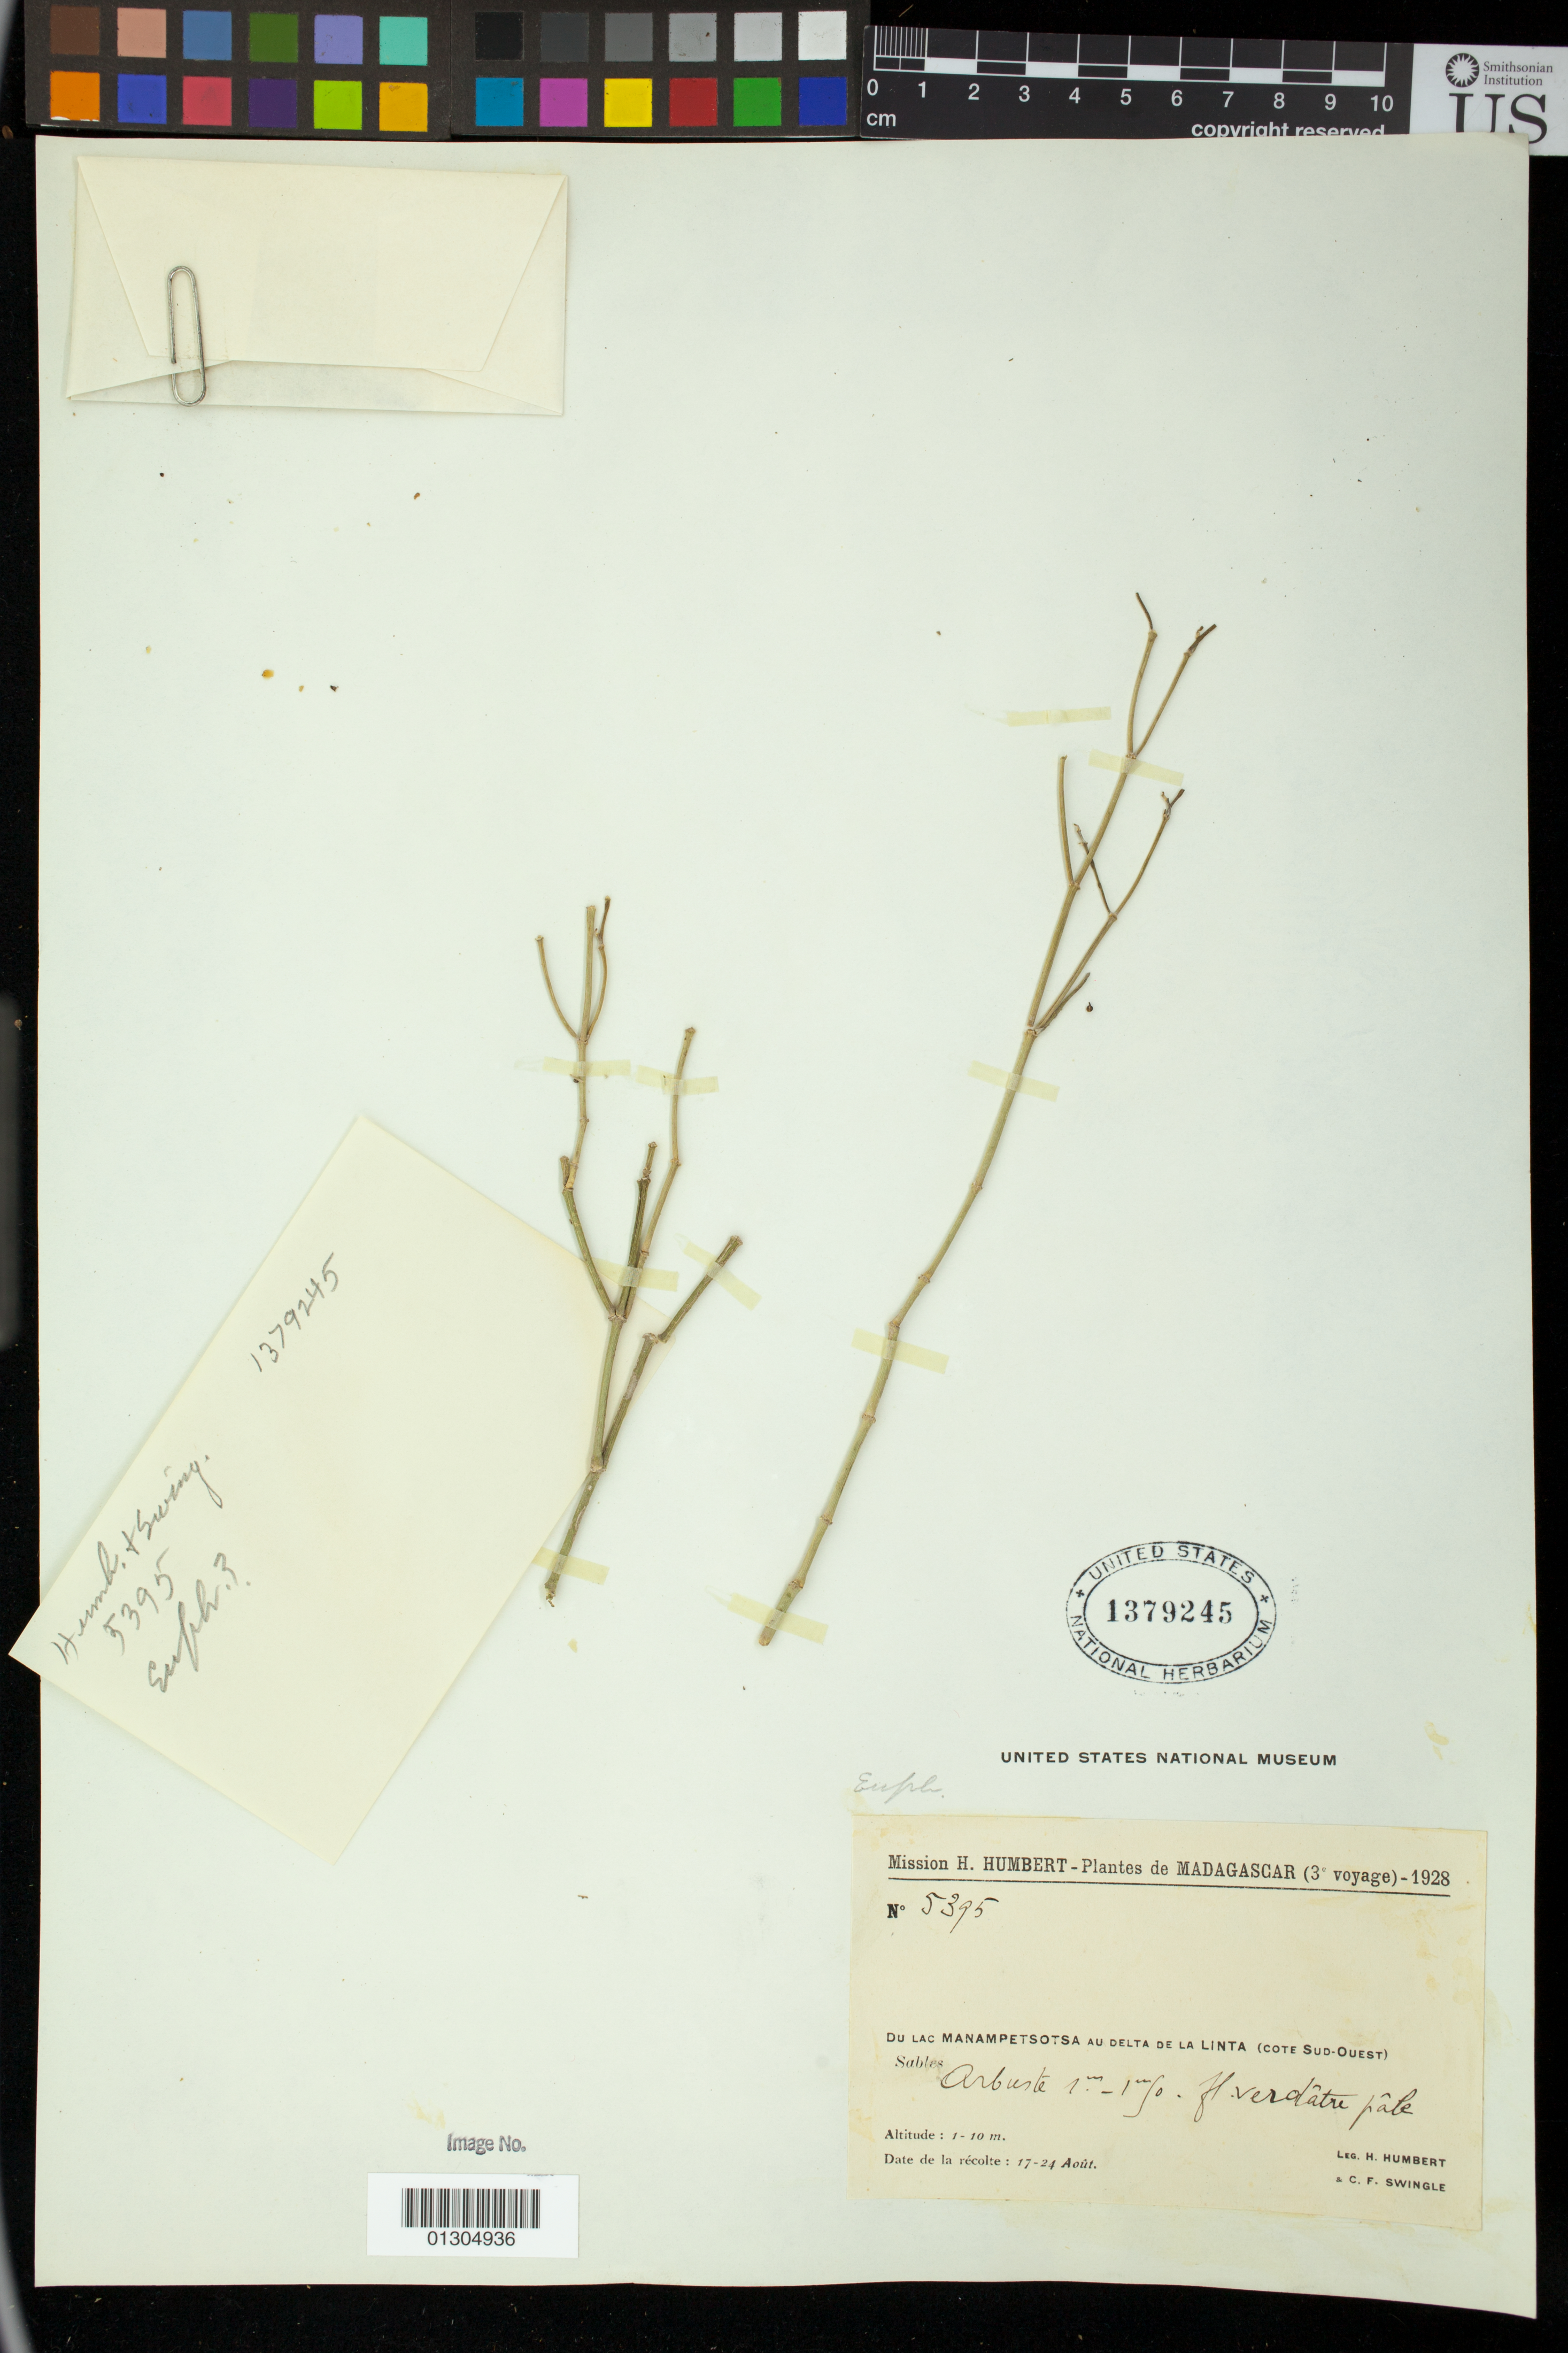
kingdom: Plantae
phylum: Tracheophyta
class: Magnoliopsida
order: Malpighiales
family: Euphorbiaceae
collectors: H. Humbert & C. Swingle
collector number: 5395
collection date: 1928-08-17/1928-08-24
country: Madagascar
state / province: Atsimo-Andrefana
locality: Du lac Manampetsotsa [Tsimanampetsotsa] au delta de la Linta (cote Sud-Ouest)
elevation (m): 1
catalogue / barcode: US 1379245